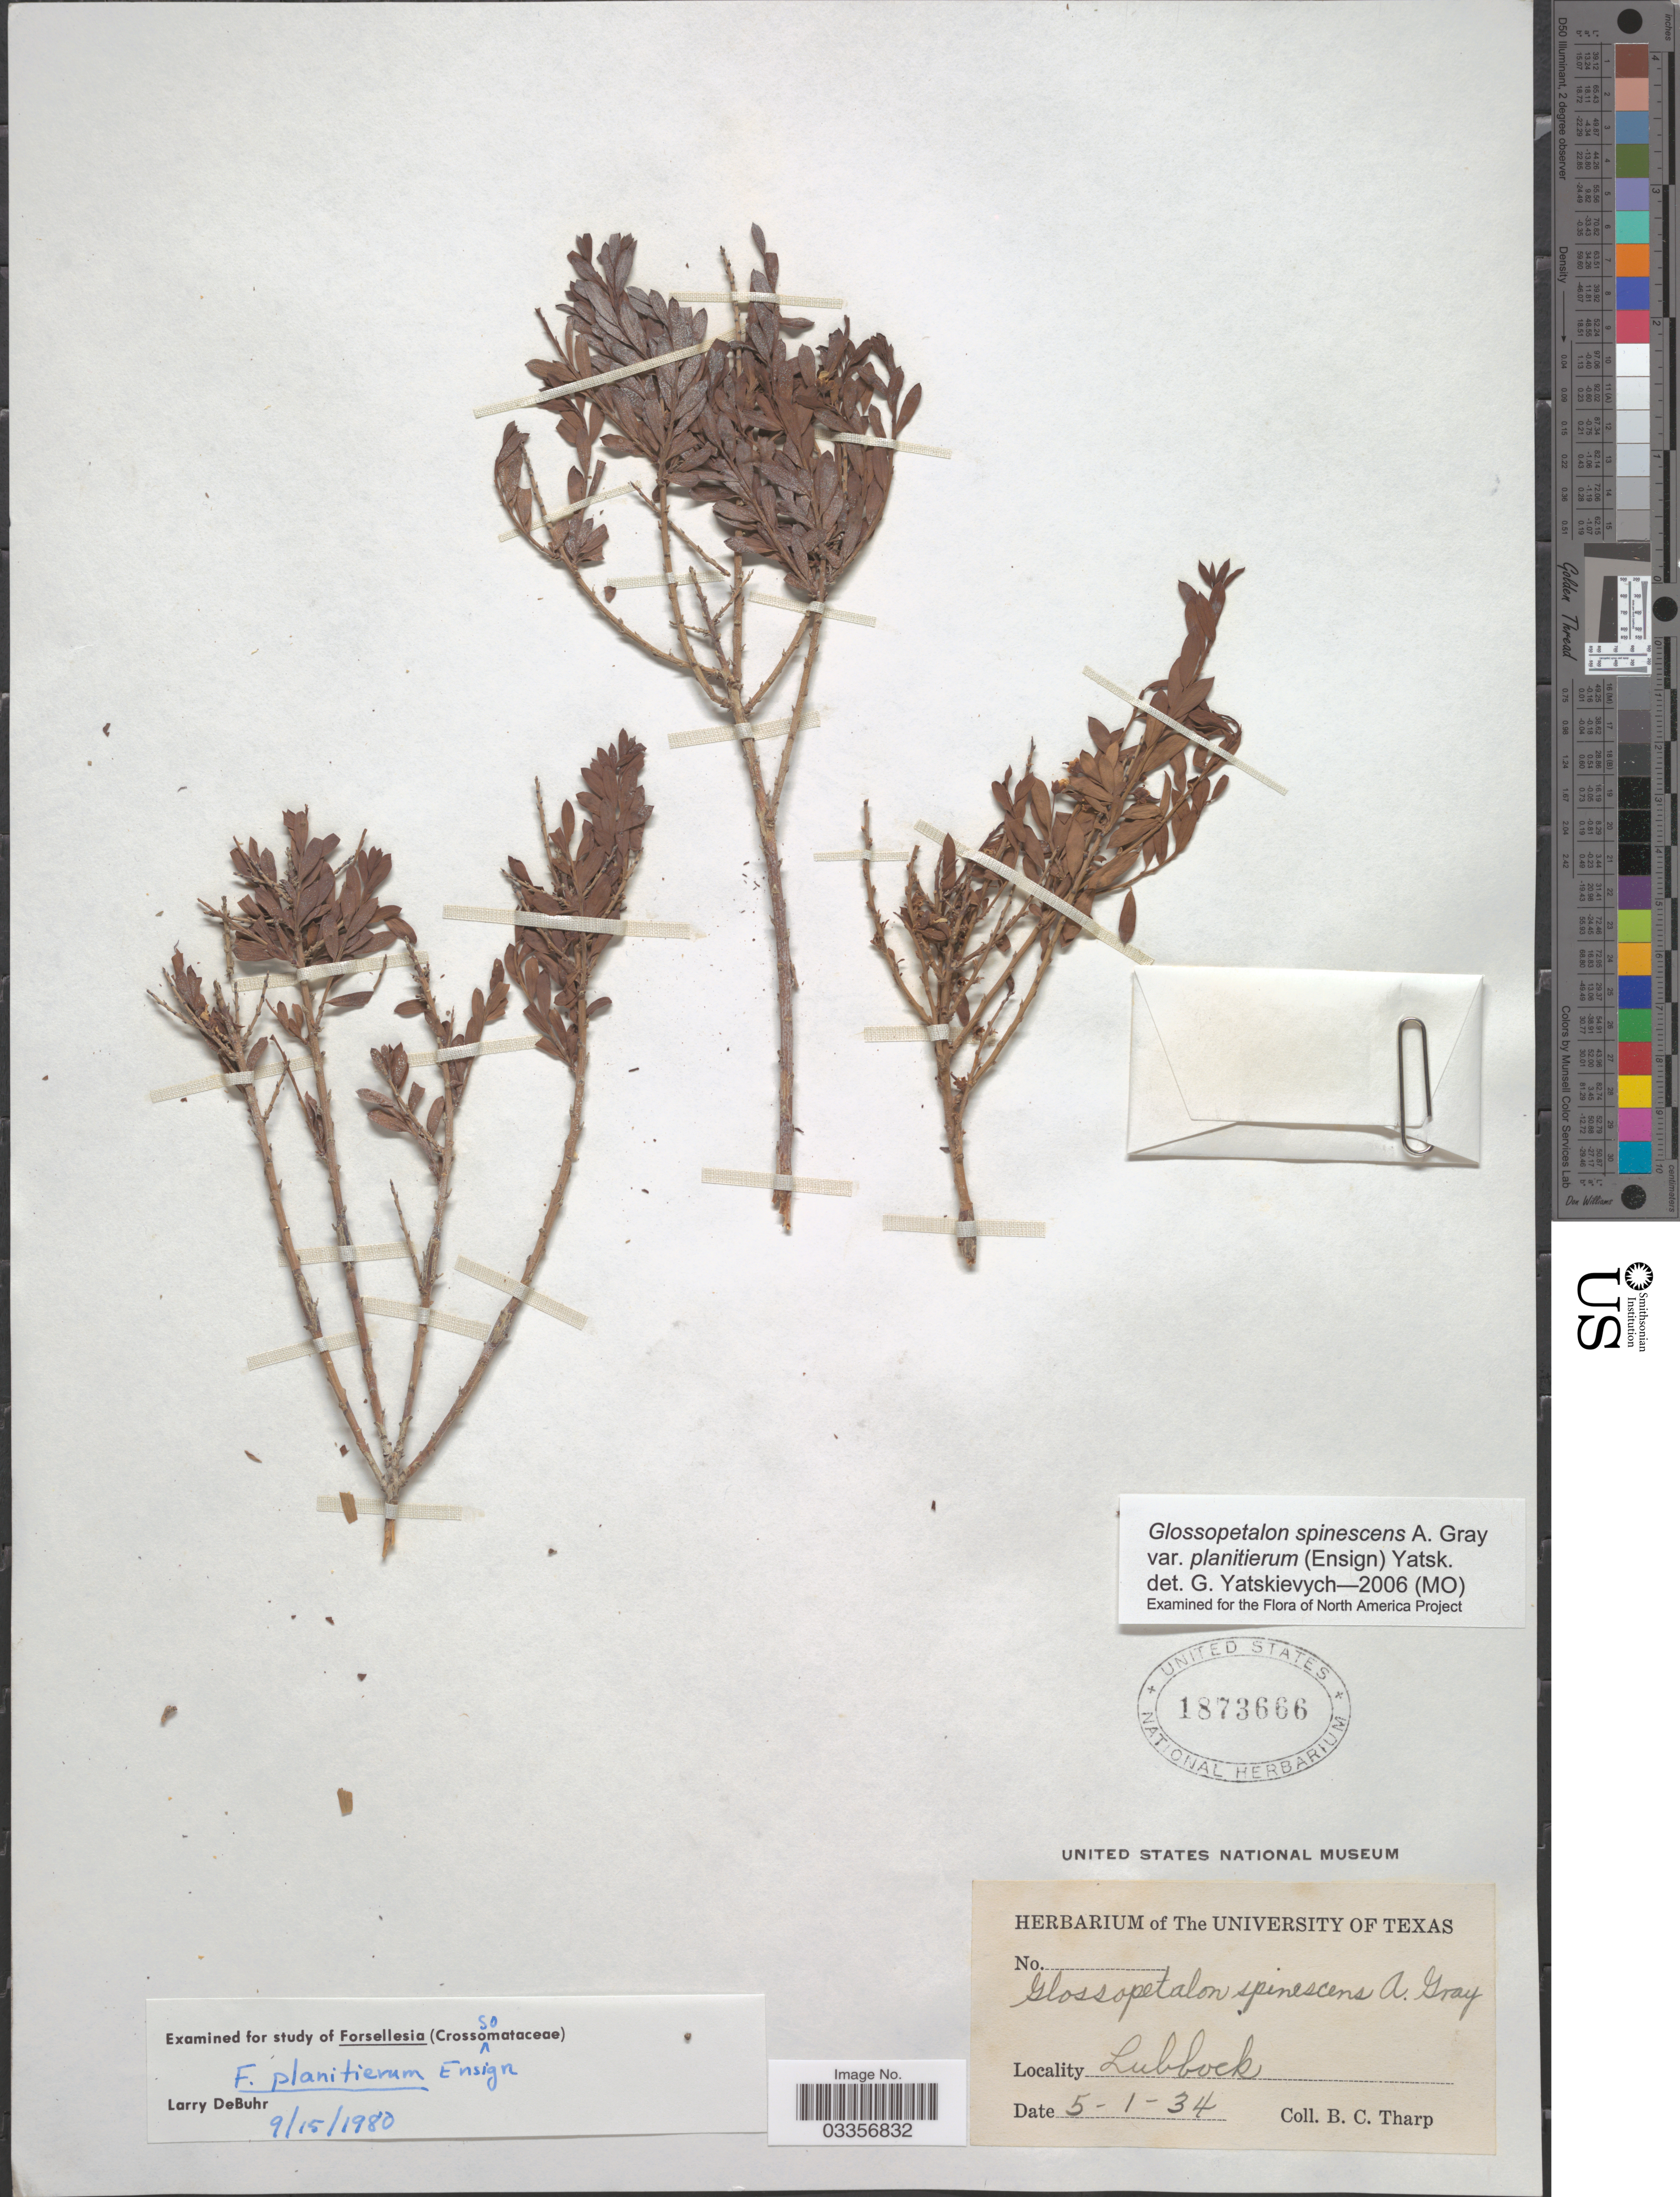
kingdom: Plantae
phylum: Tracheophyta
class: Magnoliopsida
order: Crossosomatales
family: Crossosomataceae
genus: Glossopetalon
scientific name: Glossopetalon spinescens var. planitierum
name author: (Ensign) Yatsk.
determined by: Yatskievych, G.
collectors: B. C. Tharp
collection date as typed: Transcribed d/m/y: 1/5/34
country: United States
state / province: Texas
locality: Lubbock.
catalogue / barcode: US 1873666